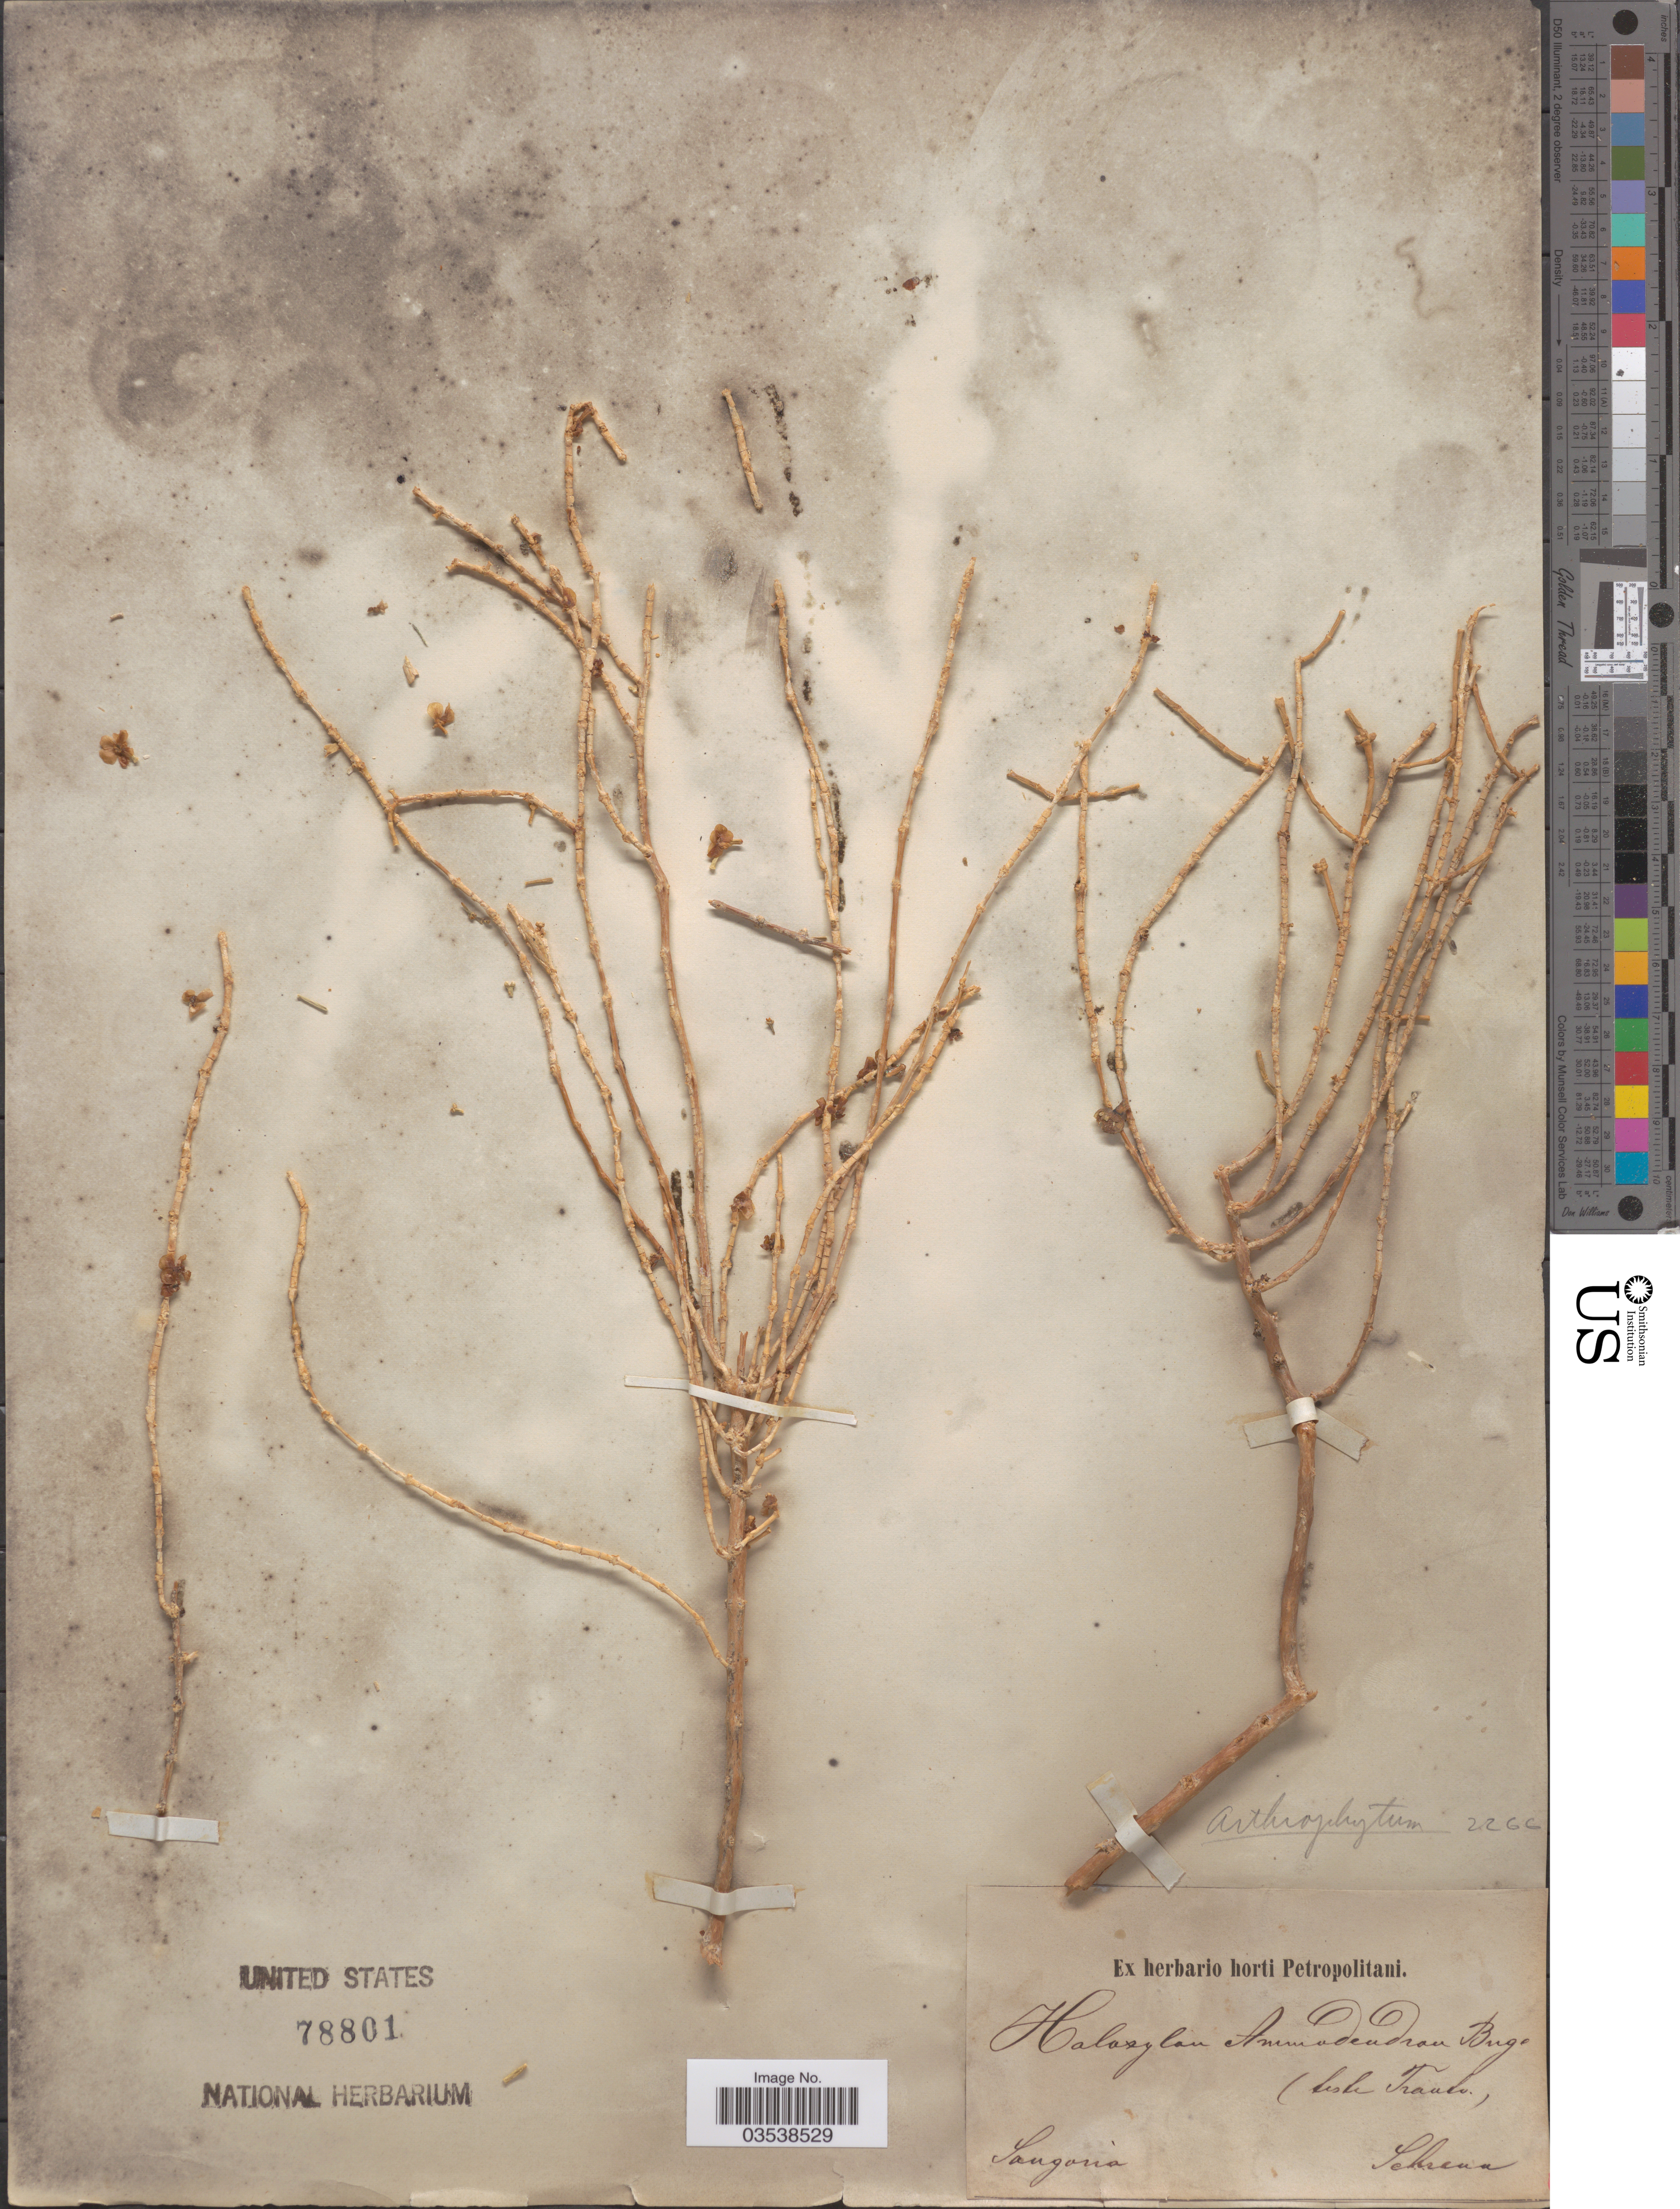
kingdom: Plantae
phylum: Tracheophyta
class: Magnoliopsida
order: Caryophyllales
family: Amaranthaceae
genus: Haloxylon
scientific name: Haloxylon ammodendron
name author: (C.A. Mey.) Bunge ex Fenzl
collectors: A.G. Schrenk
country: Kazakhstan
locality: Songaria.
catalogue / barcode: US 78801